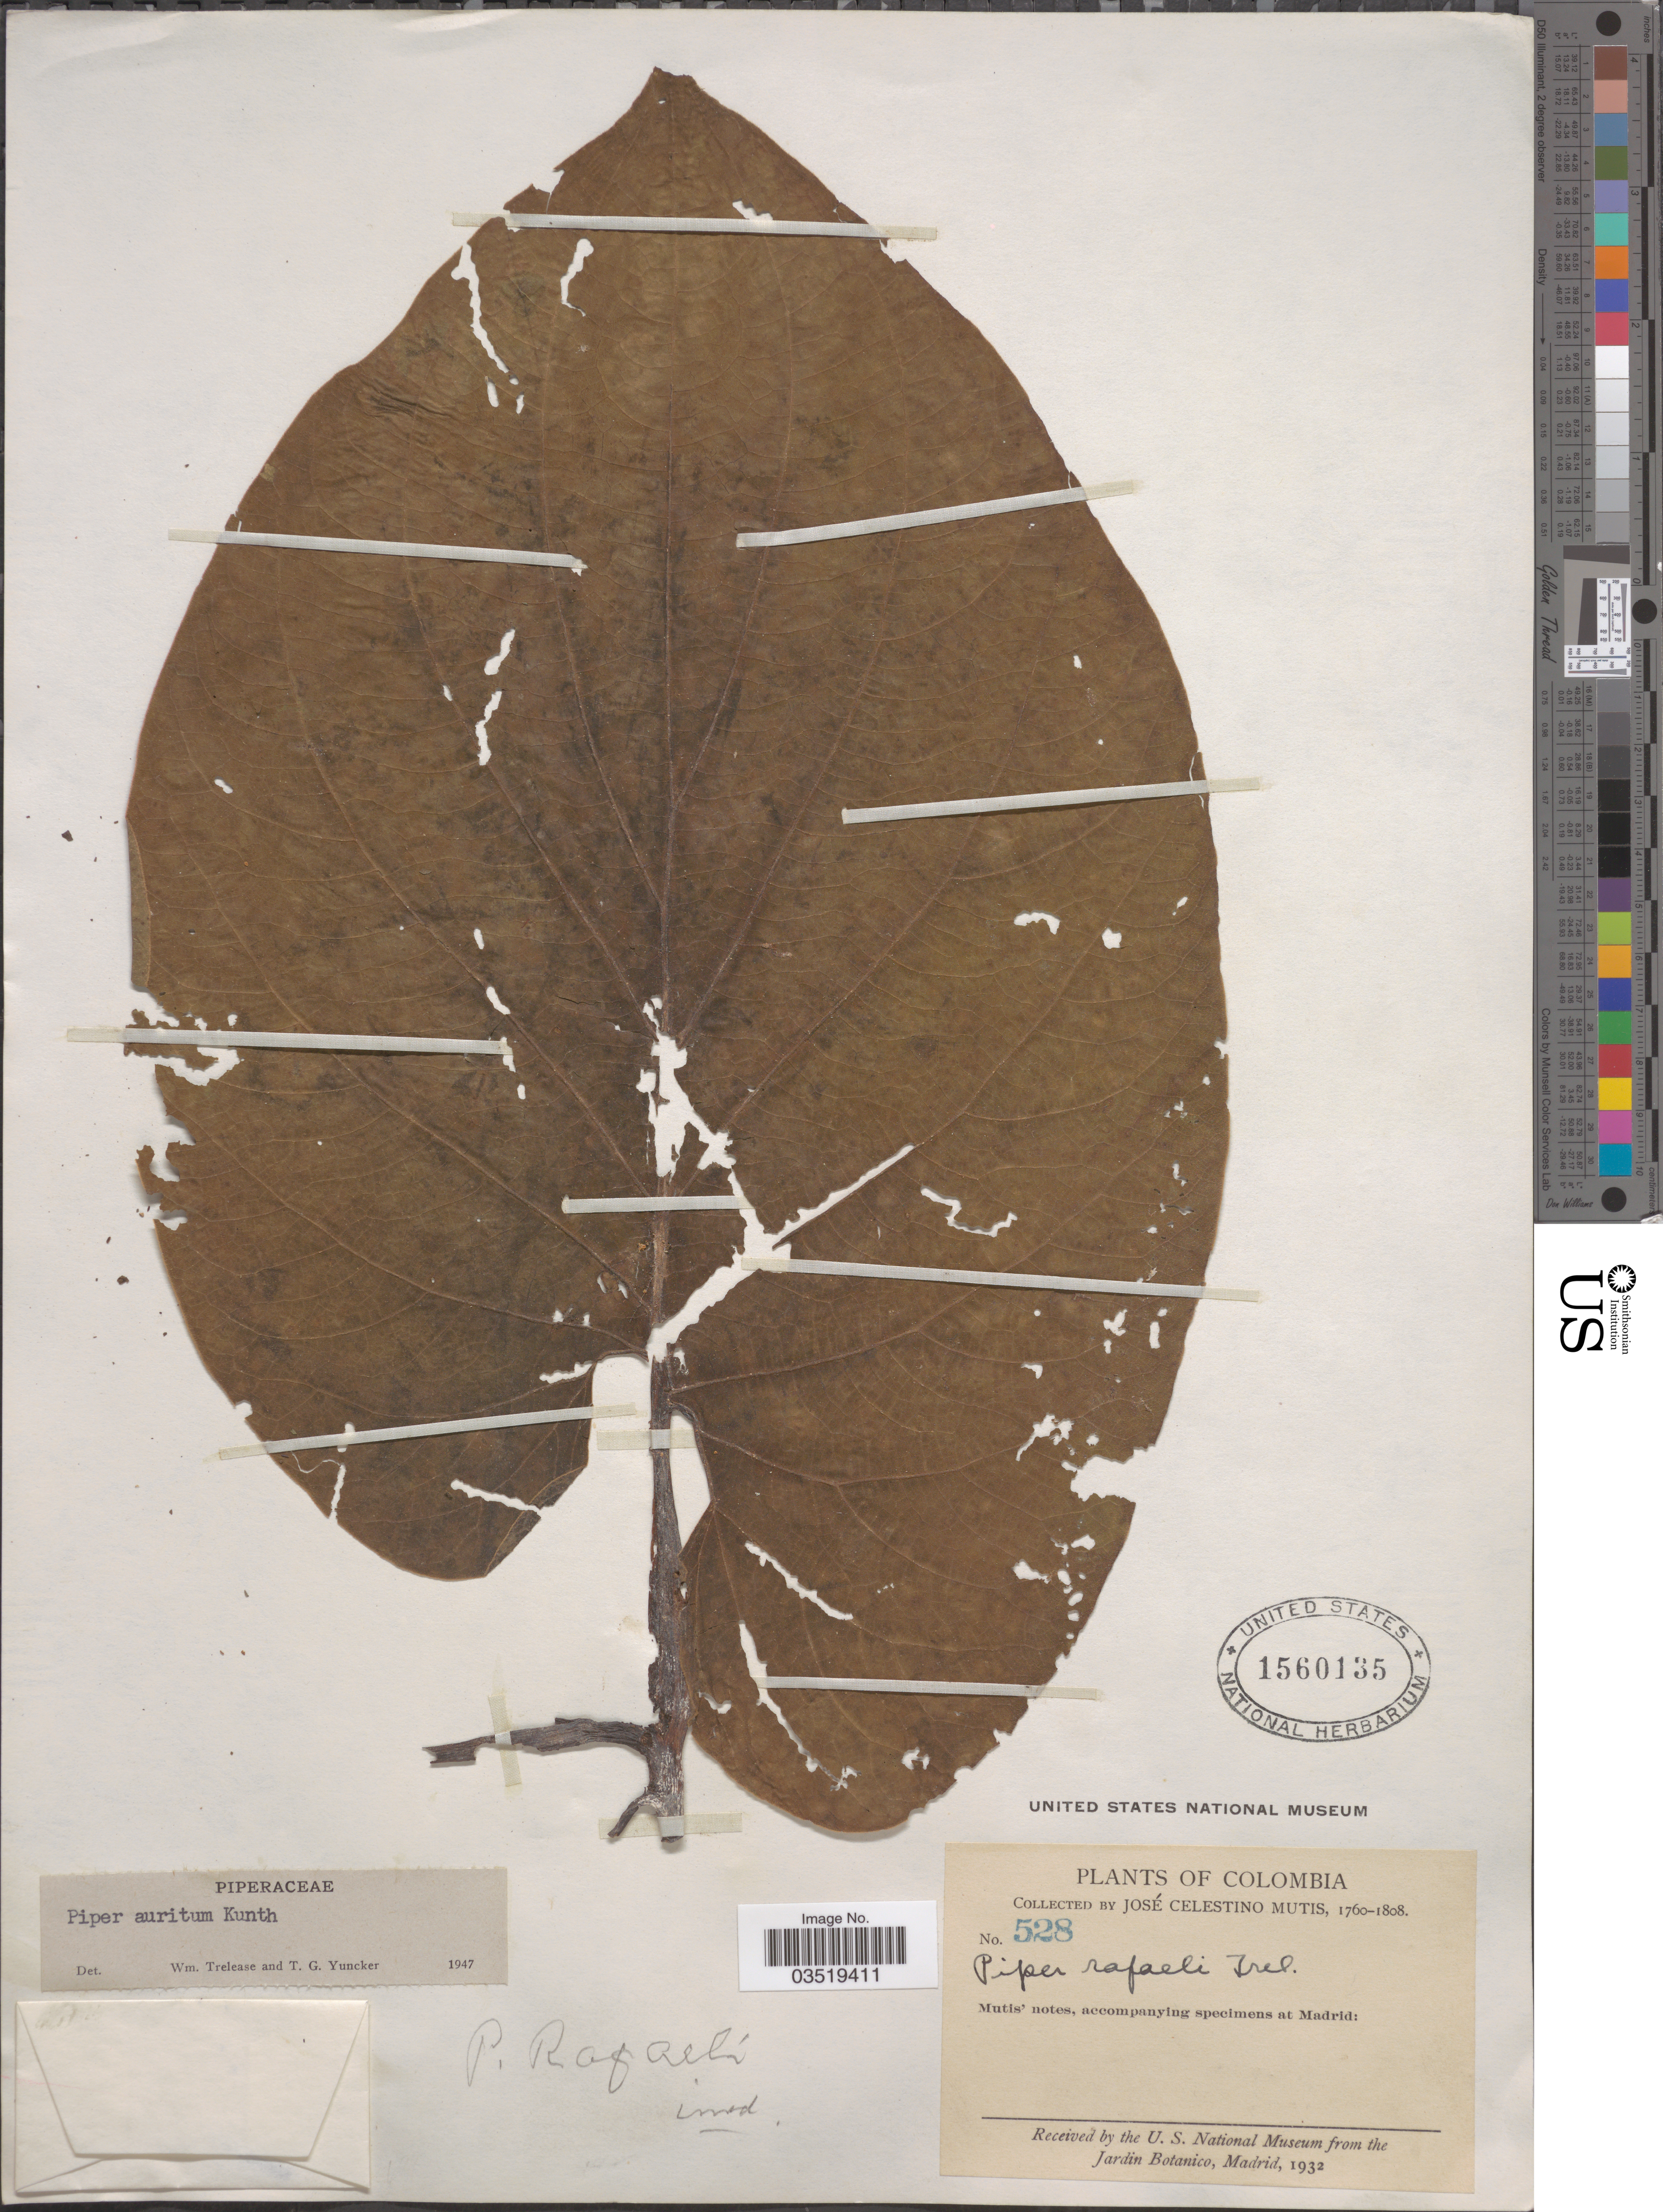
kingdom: Plantae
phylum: Tracheophyta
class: Magnoliopsida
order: Piperales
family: Piperaceae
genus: Piper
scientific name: Piper auritum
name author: Kunth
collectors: J. C. B. Mutis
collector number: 528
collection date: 1760/1808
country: Colombia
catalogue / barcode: US 1560135